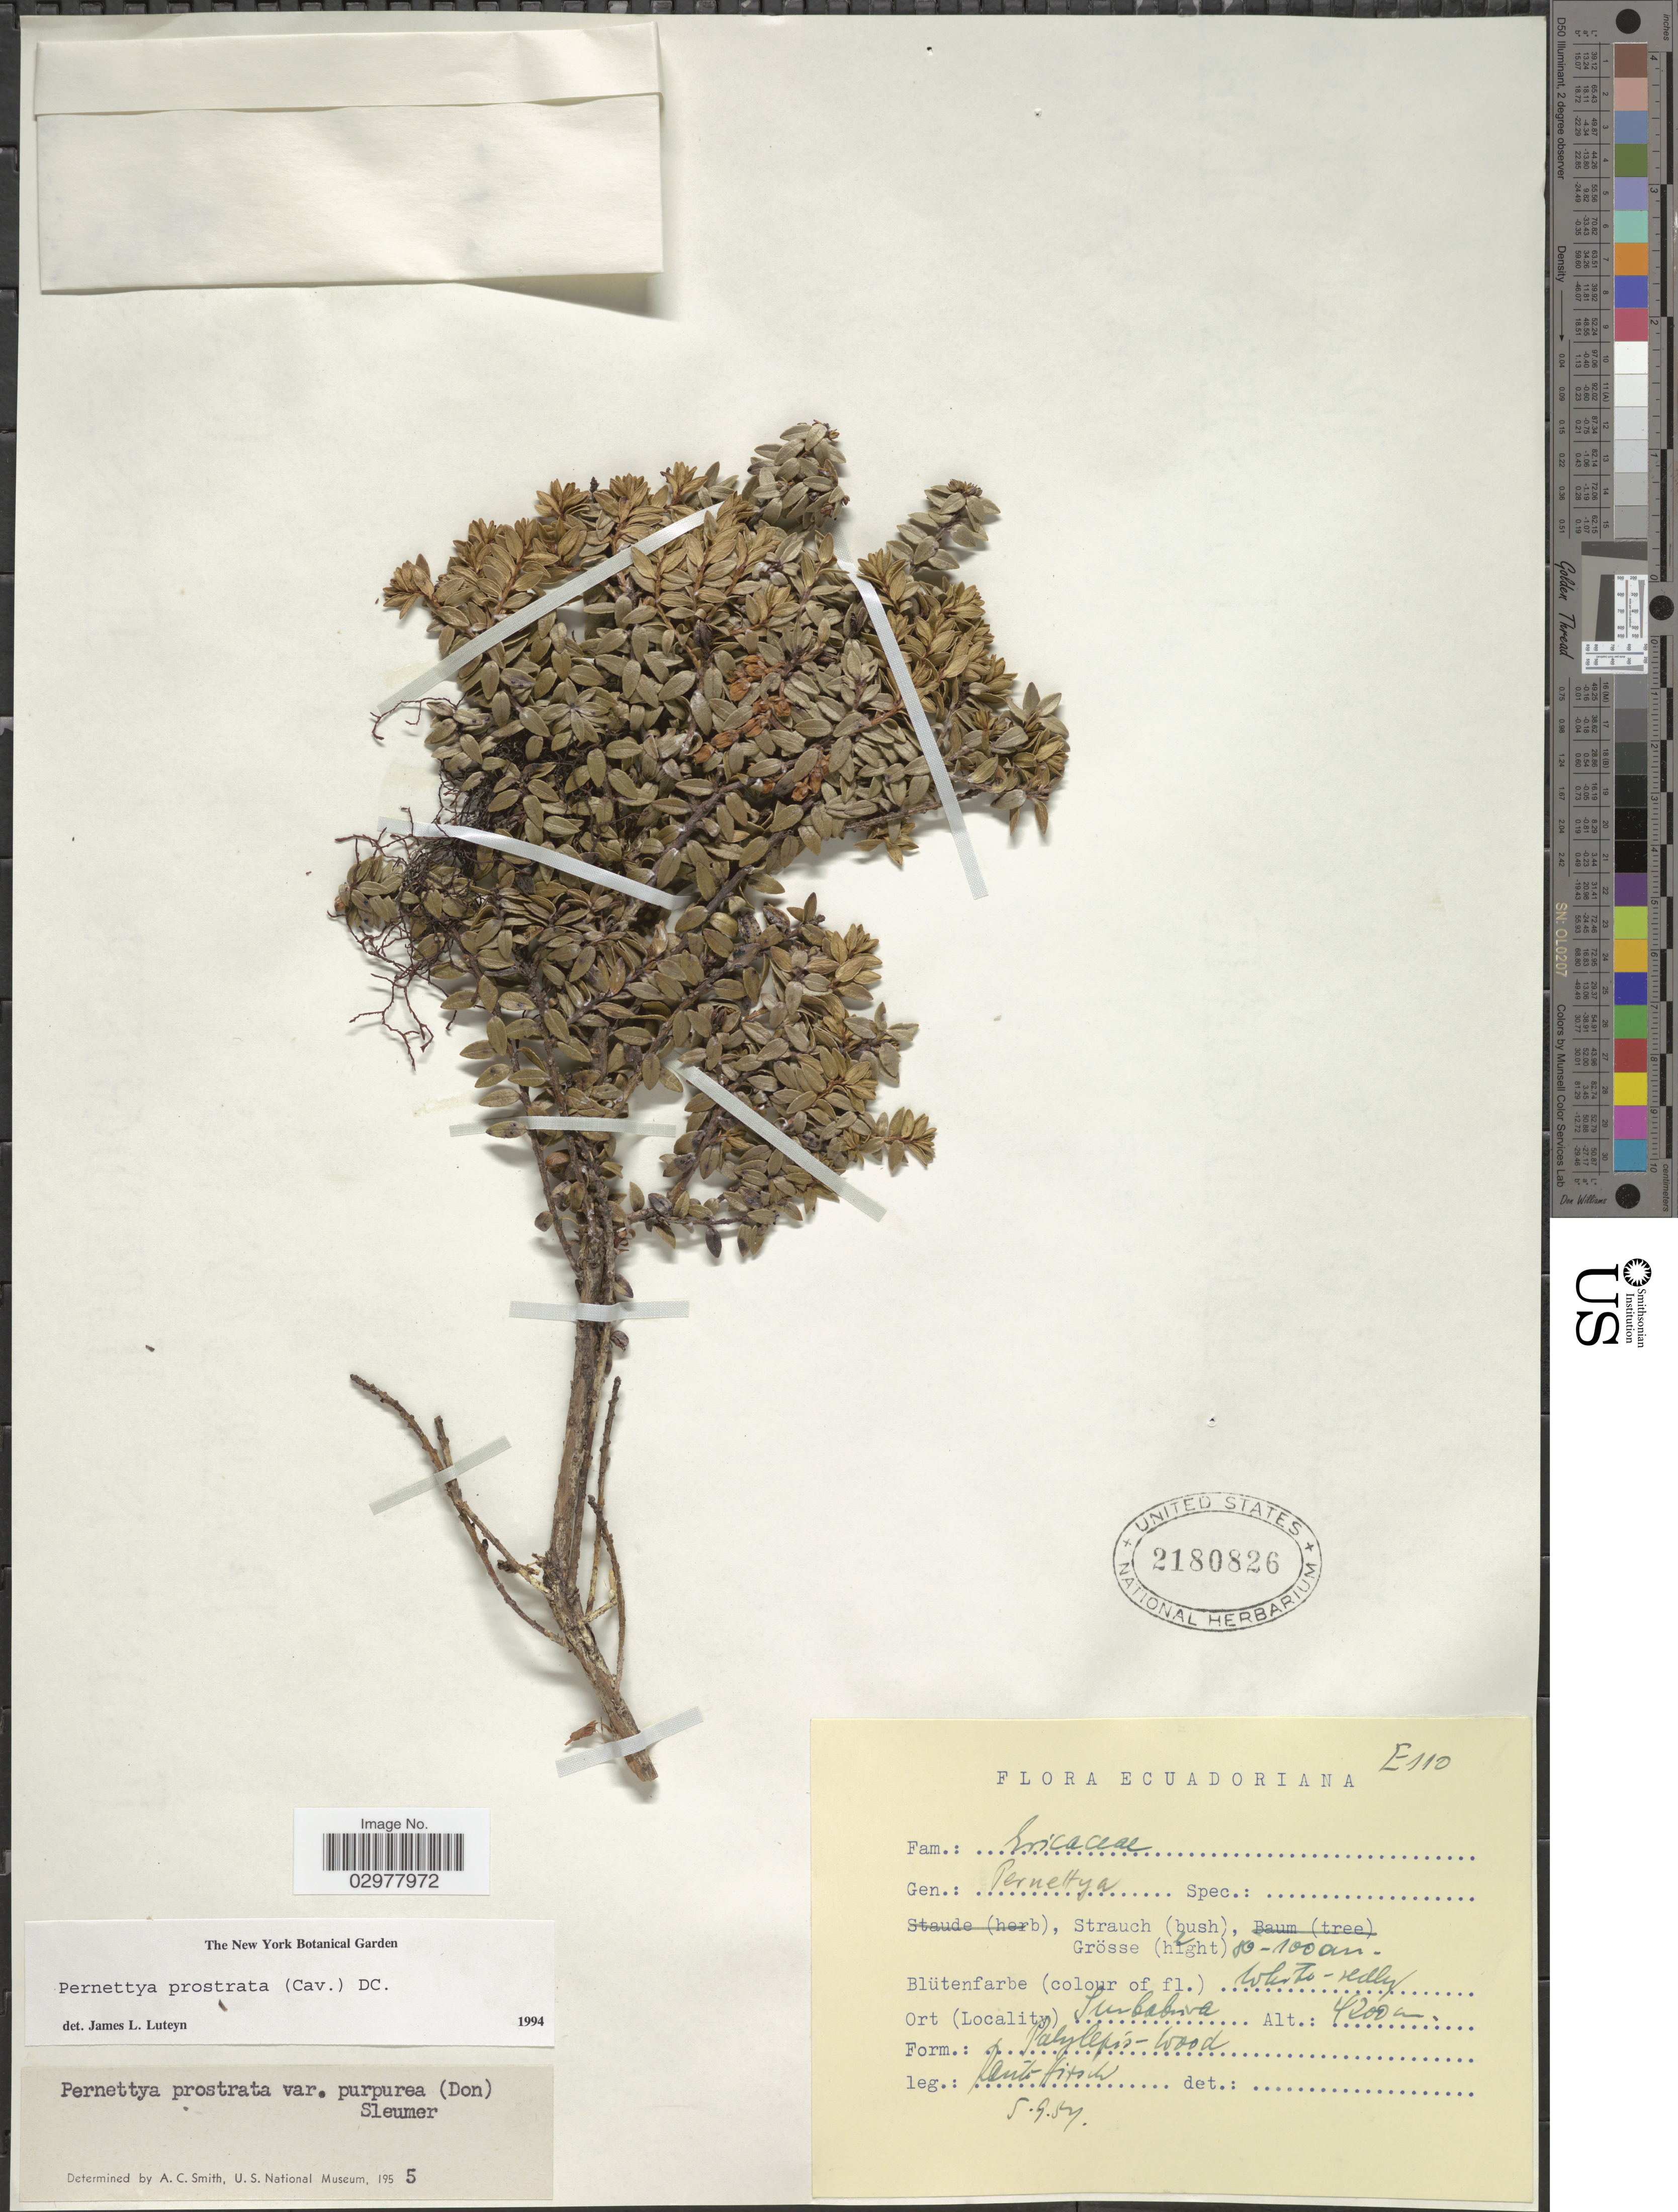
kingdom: Plantae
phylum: Tracheophyta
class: Magnoliopsida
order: Ericales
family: Ericaceae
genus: Pernettya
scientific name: Pernettya prostrata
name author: (Cav.) DC.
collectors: W. Rauh & G. Hirsch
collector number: E110?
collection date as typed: Transcribed d/m/y: 5/9/84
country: Ecuador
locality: Ecuadoriana. Surbabiva [interpreted].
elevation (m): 4200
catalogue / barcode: US 2180826